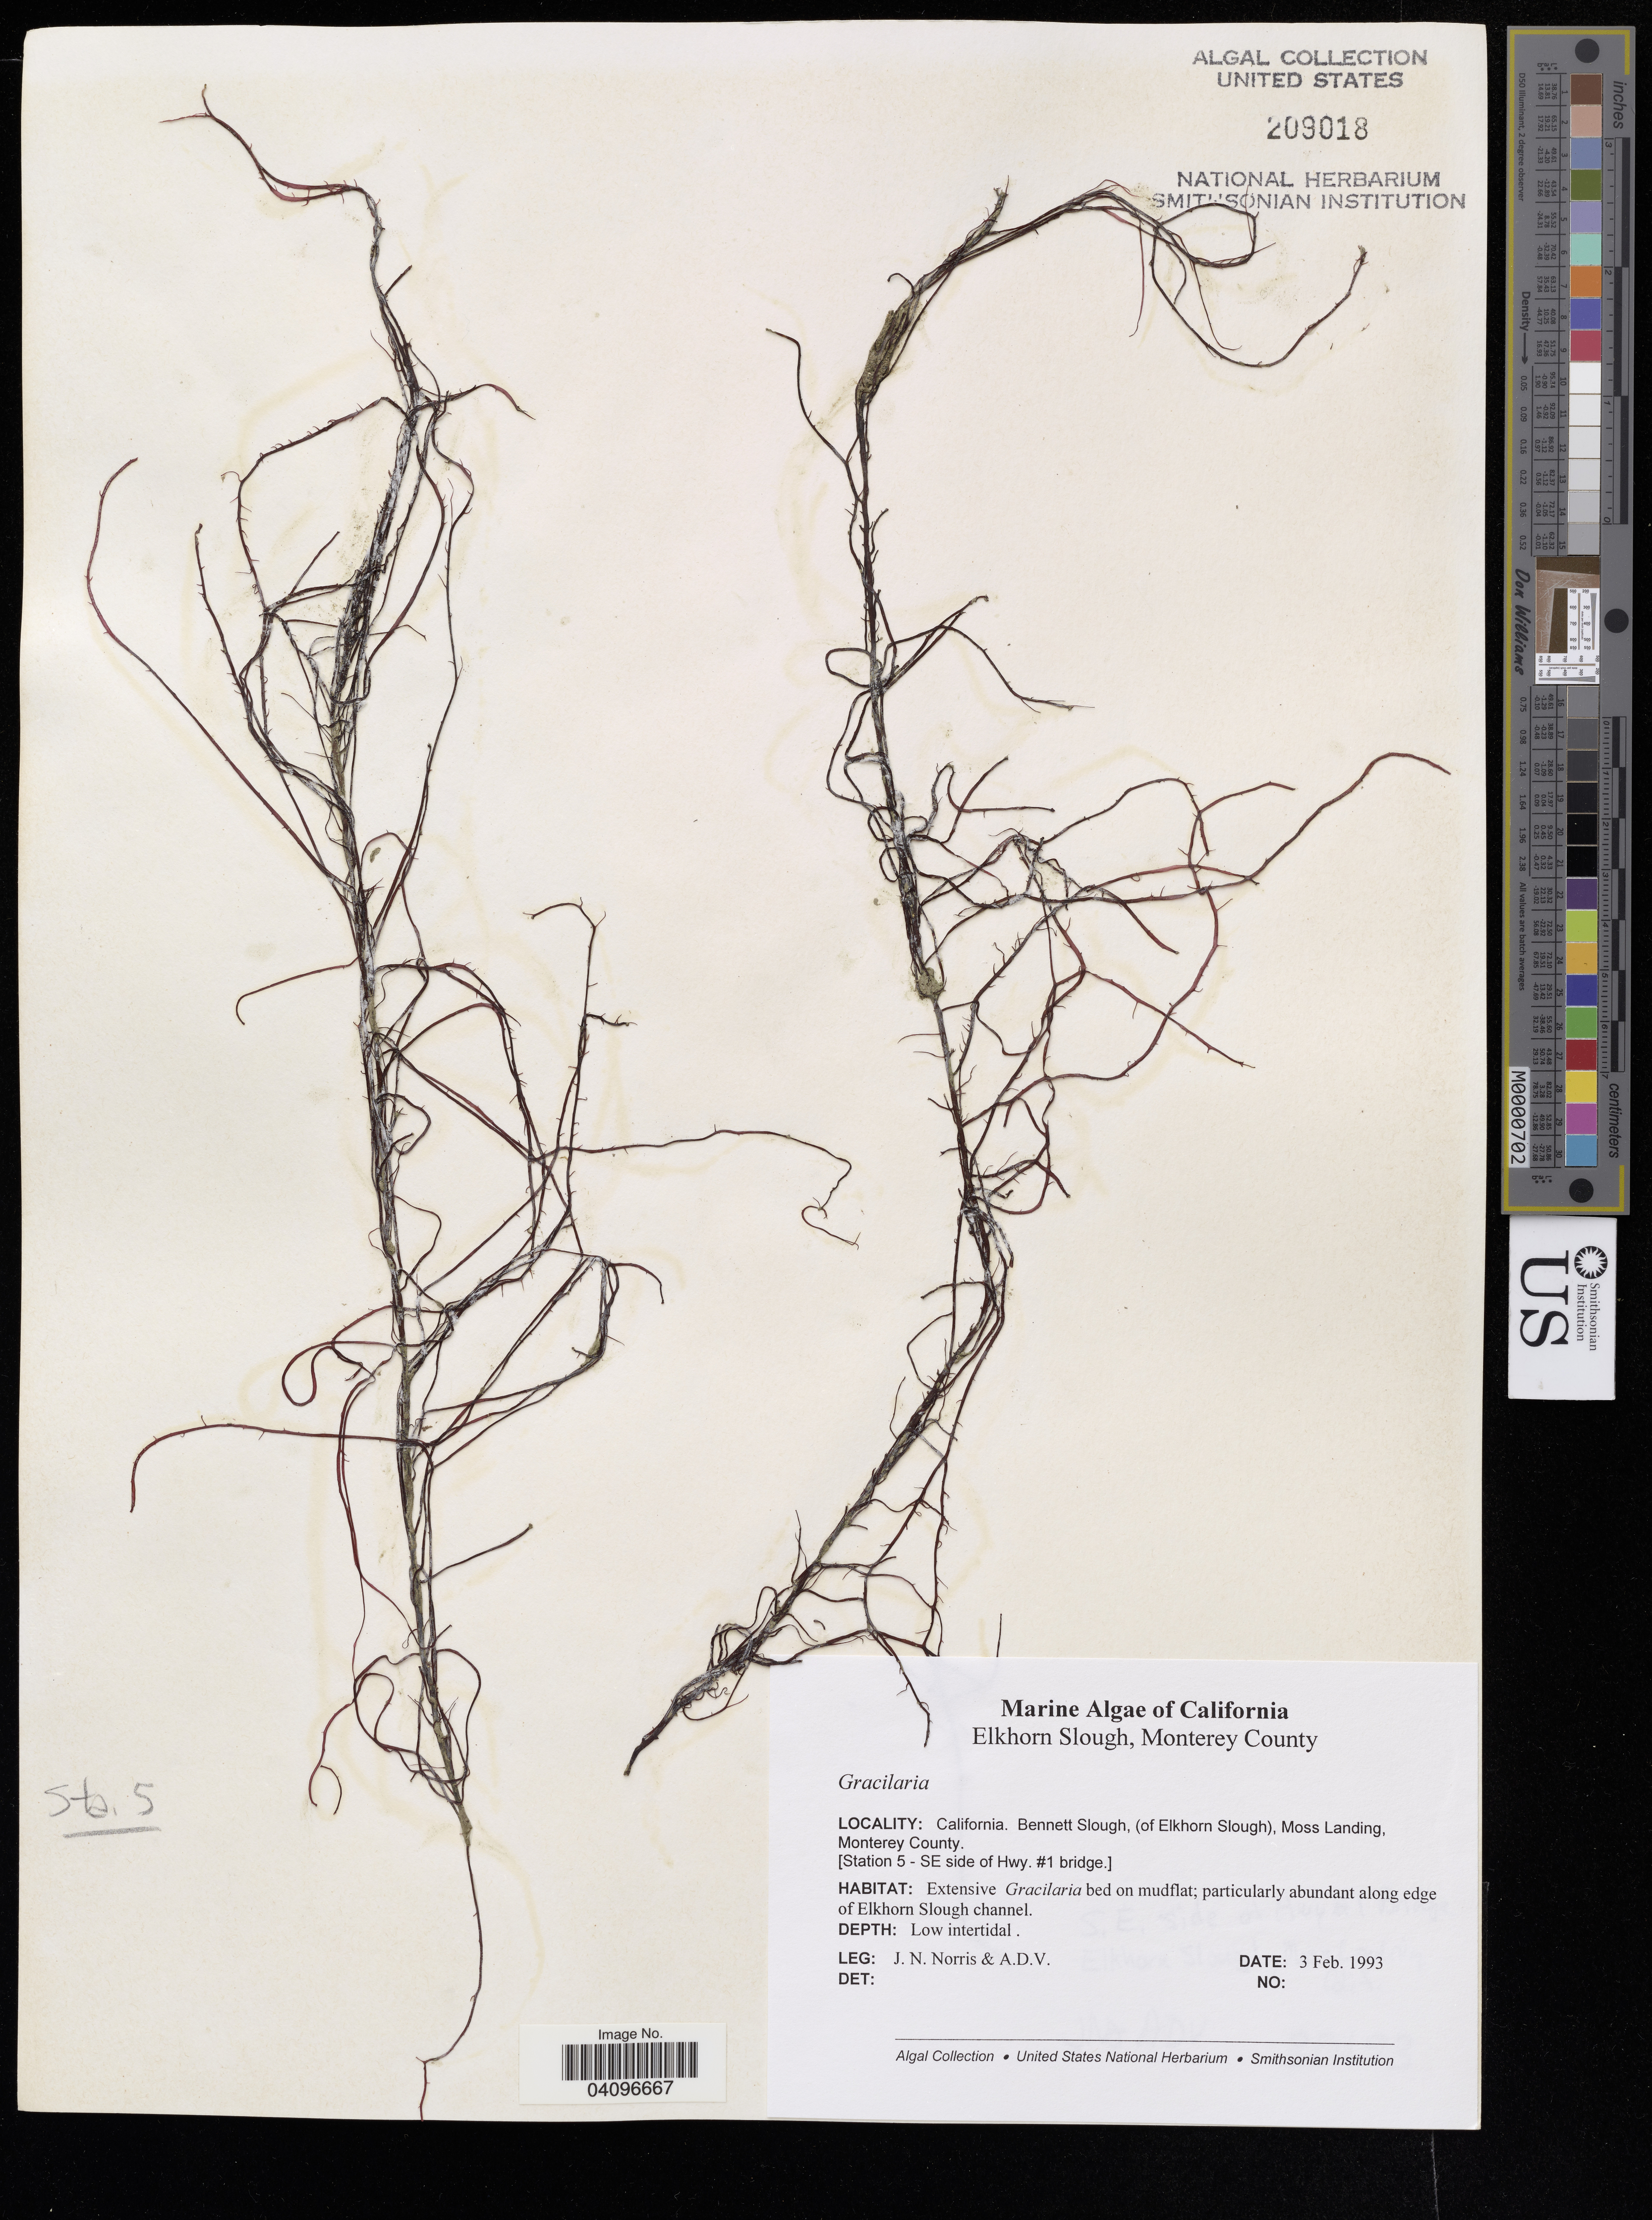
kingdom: Plantae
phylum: Rhodophyta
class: Florideophyceae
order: Gracilariales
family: Gracilariaceae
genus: Gracilaria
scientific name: Gracilaria sp.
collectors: J. Norris & A. D. V.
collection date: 1993-02-03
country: United States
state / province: California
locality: Elkhorn Slough, Monterey County, Bennet Slough, (of Elkhorn Slough); Moss Landing, Monterey County.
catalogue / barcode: US 209018